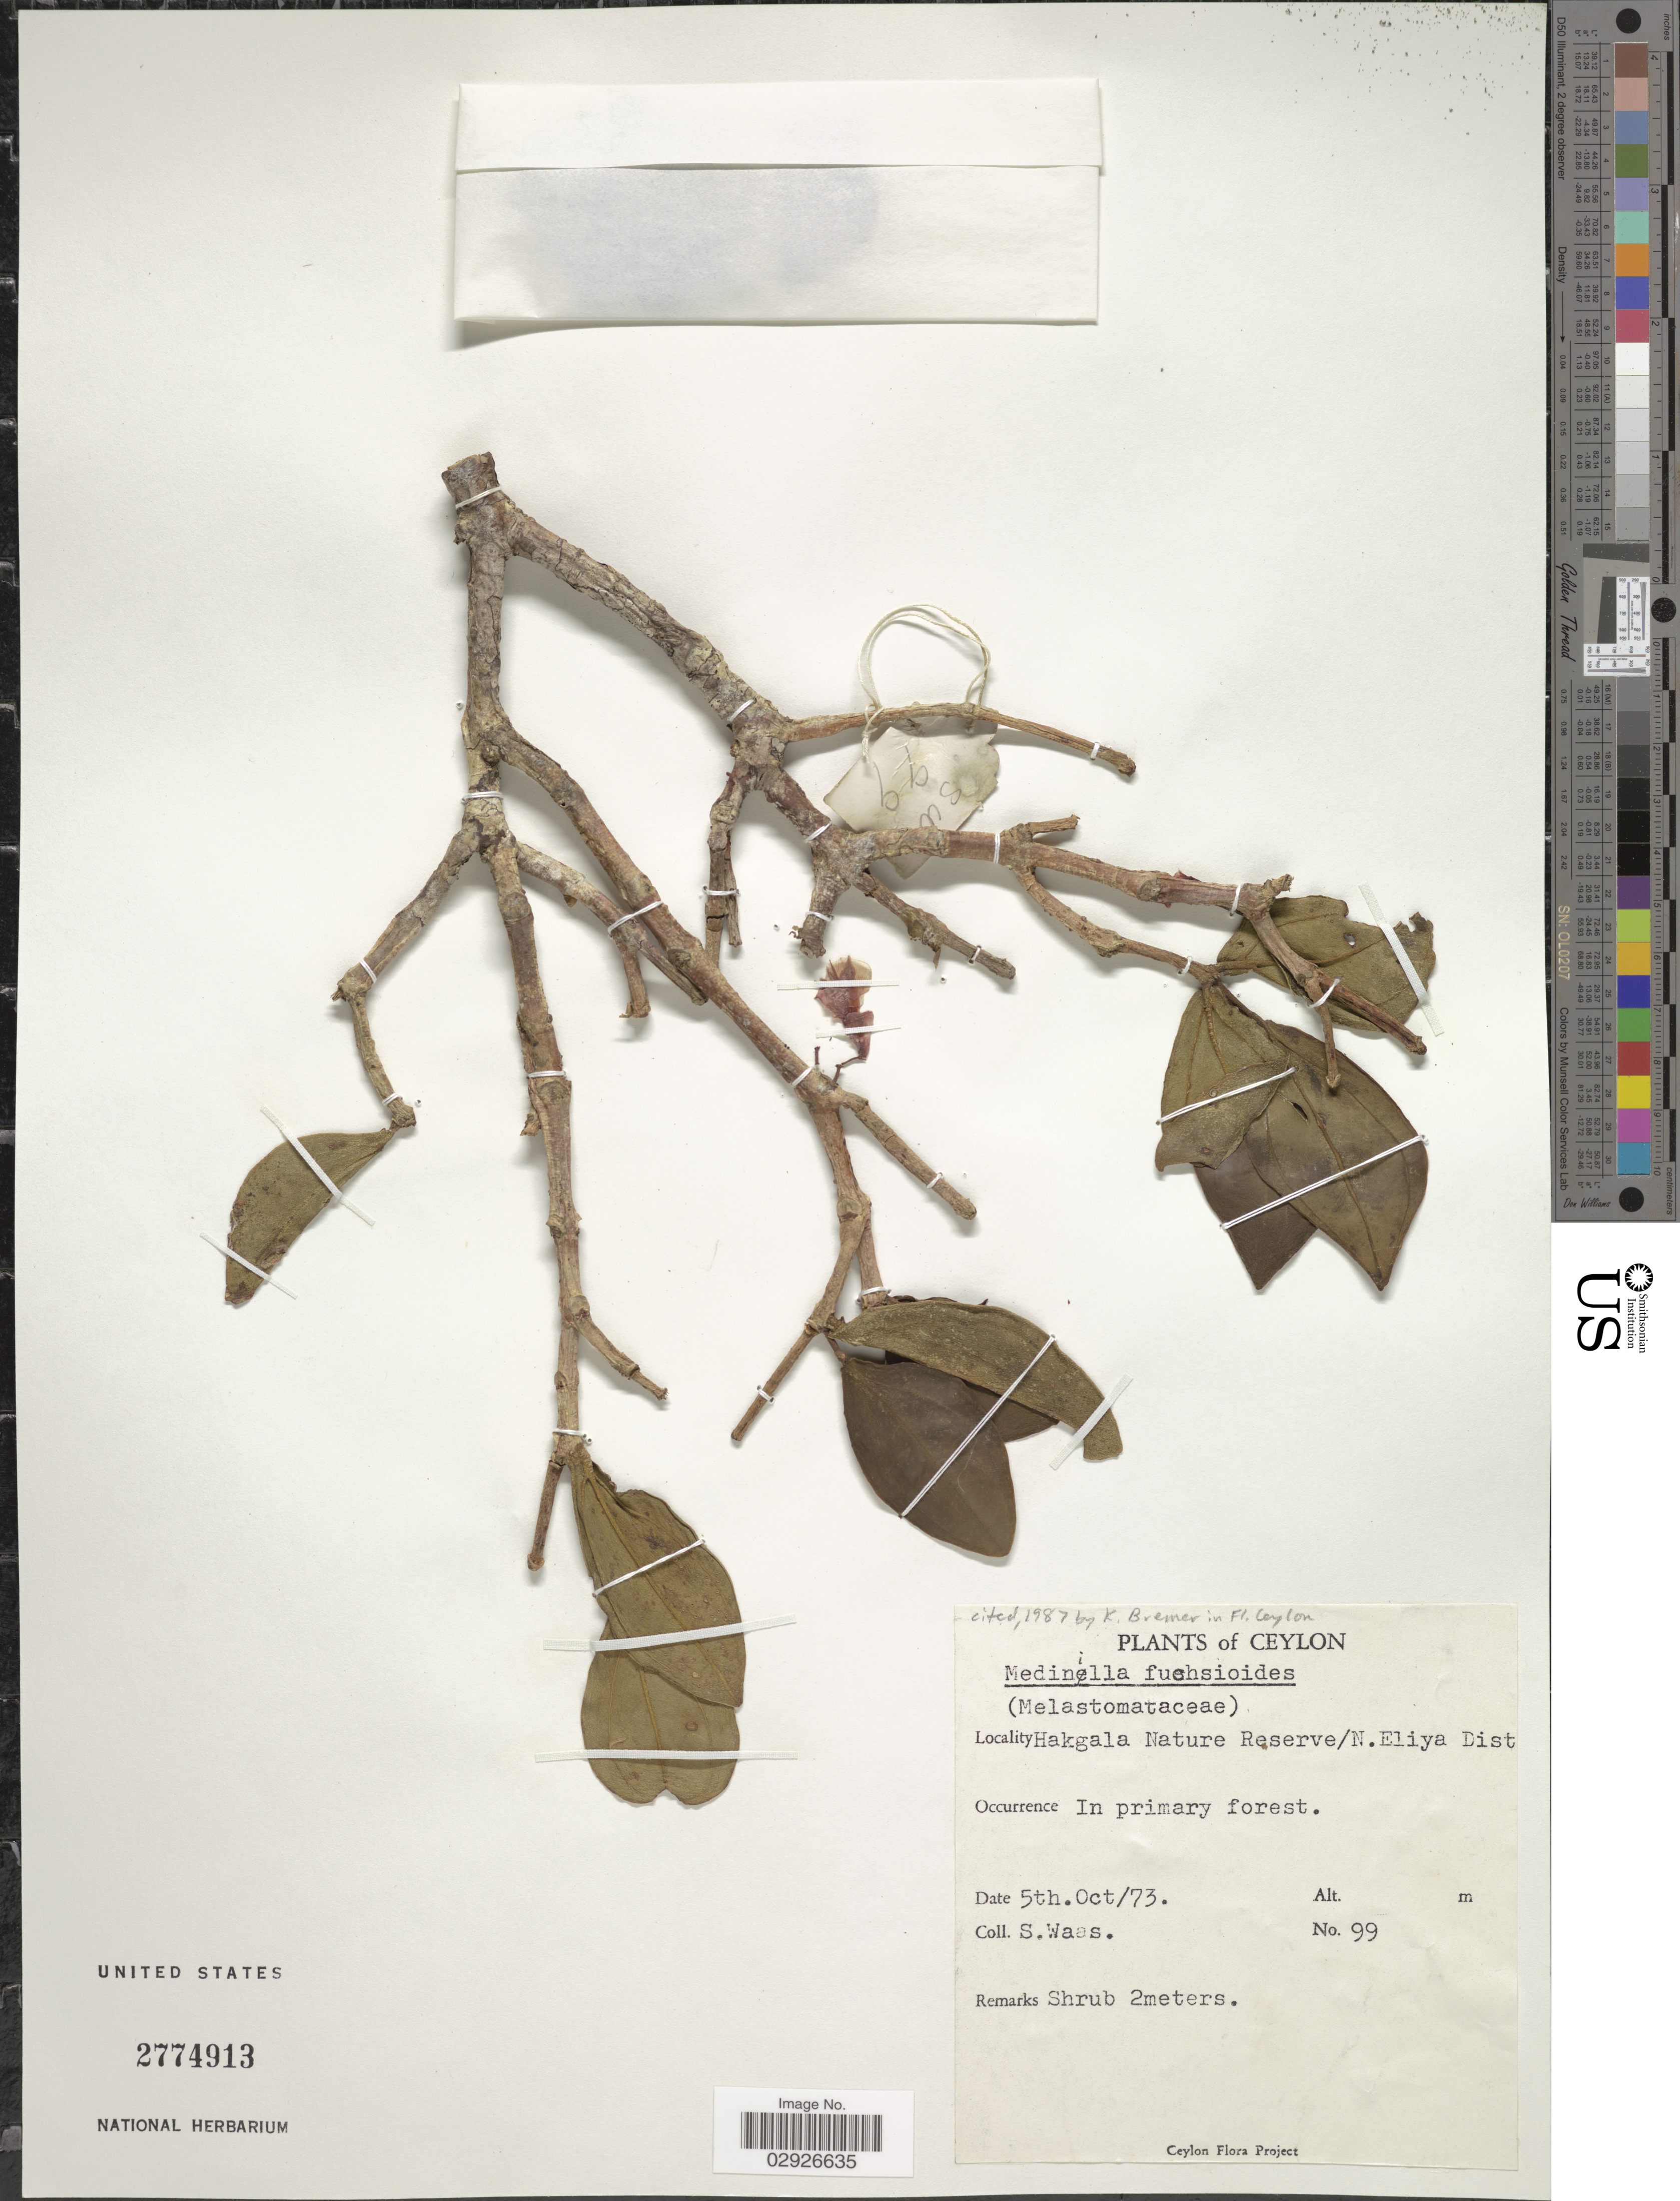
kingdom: Plantae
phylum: Tracheophyta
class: Magnoliopsida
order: Myrtales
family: Melastomataceae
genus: Medinilla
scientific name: Medinilla fuchsioides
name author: Gard.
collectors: S. Waas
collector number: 99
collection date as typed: Transcribed d/m/y: 5/10/73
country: Sri Lanka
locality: Hakgala Nature Reserve/N. Eliya Dist. Ceylon. Ceylon.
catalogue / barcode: US 2774913